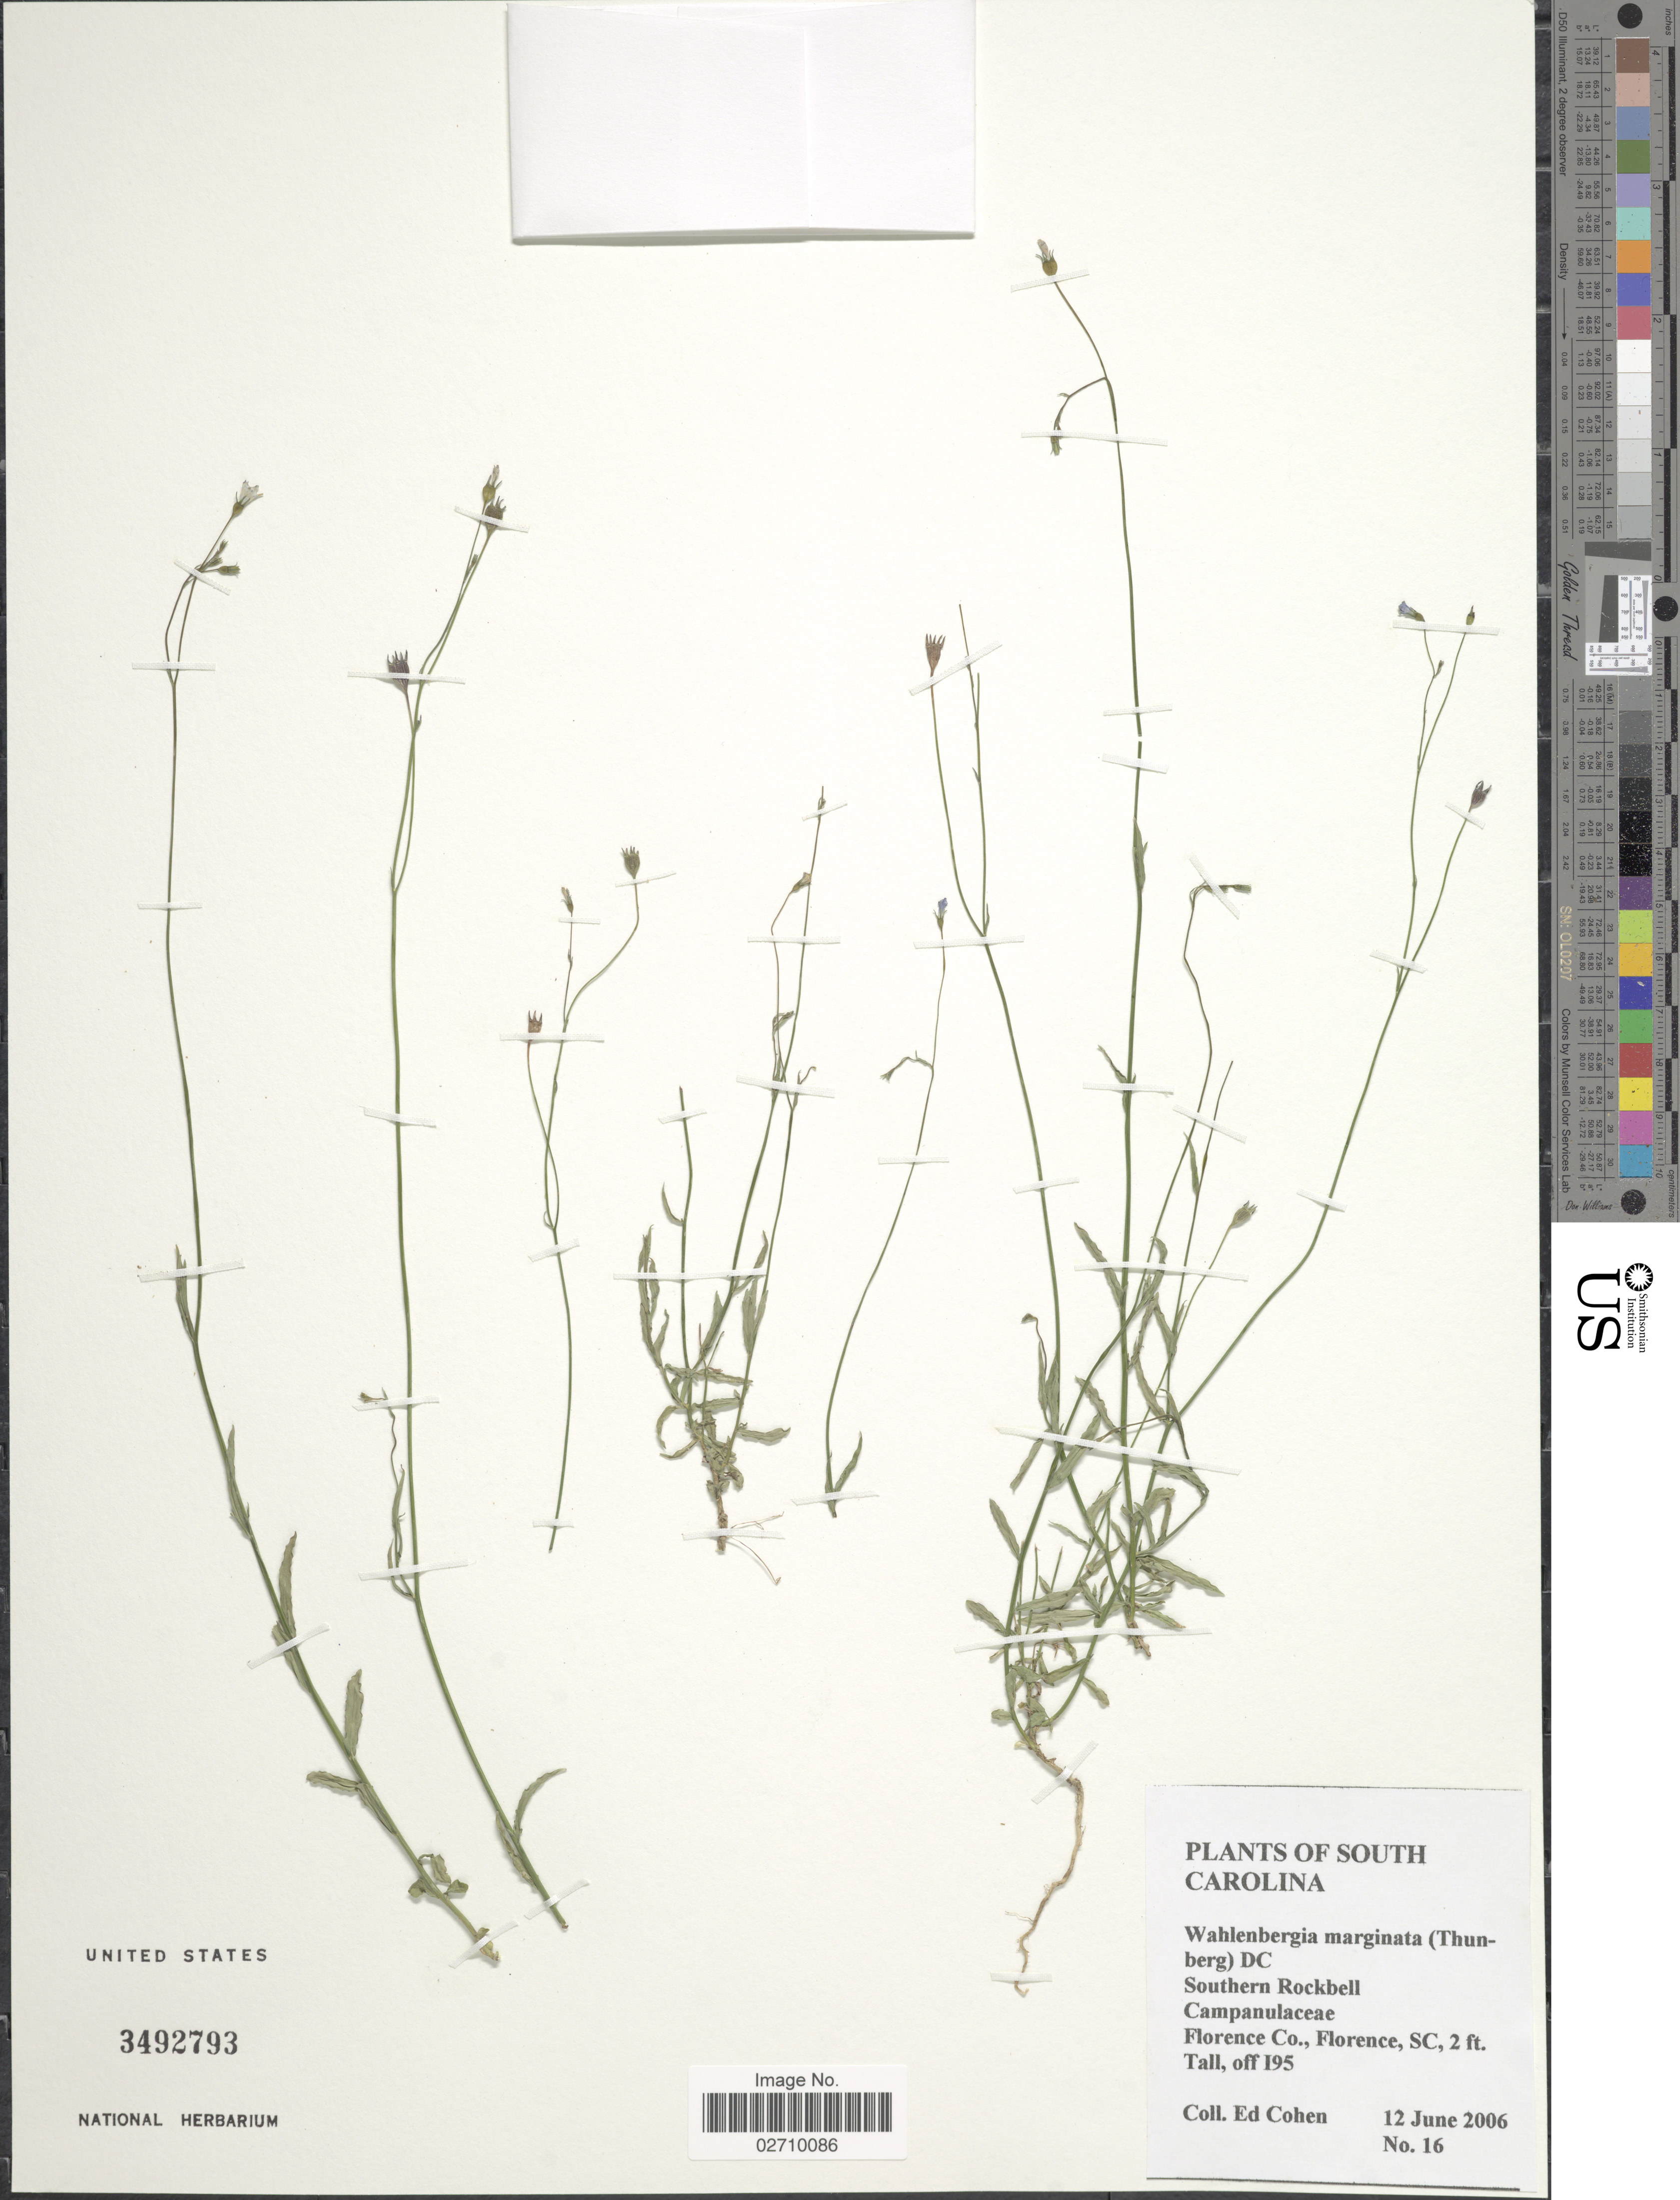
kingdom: Plantae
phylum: Tracheophyta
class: Magnoliopsida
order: Asterales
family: Campanulaceae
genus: Wahlenbergia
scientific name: Wahlenbergia marginata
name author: (Thunb.) A. DC.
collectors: E. Cohen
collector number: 16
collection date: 2006-06-12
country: United States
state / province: South Carolina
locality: Southern Rockbell. Florence Co., Florence, SC, Tall off 195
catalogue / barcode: US 3492793